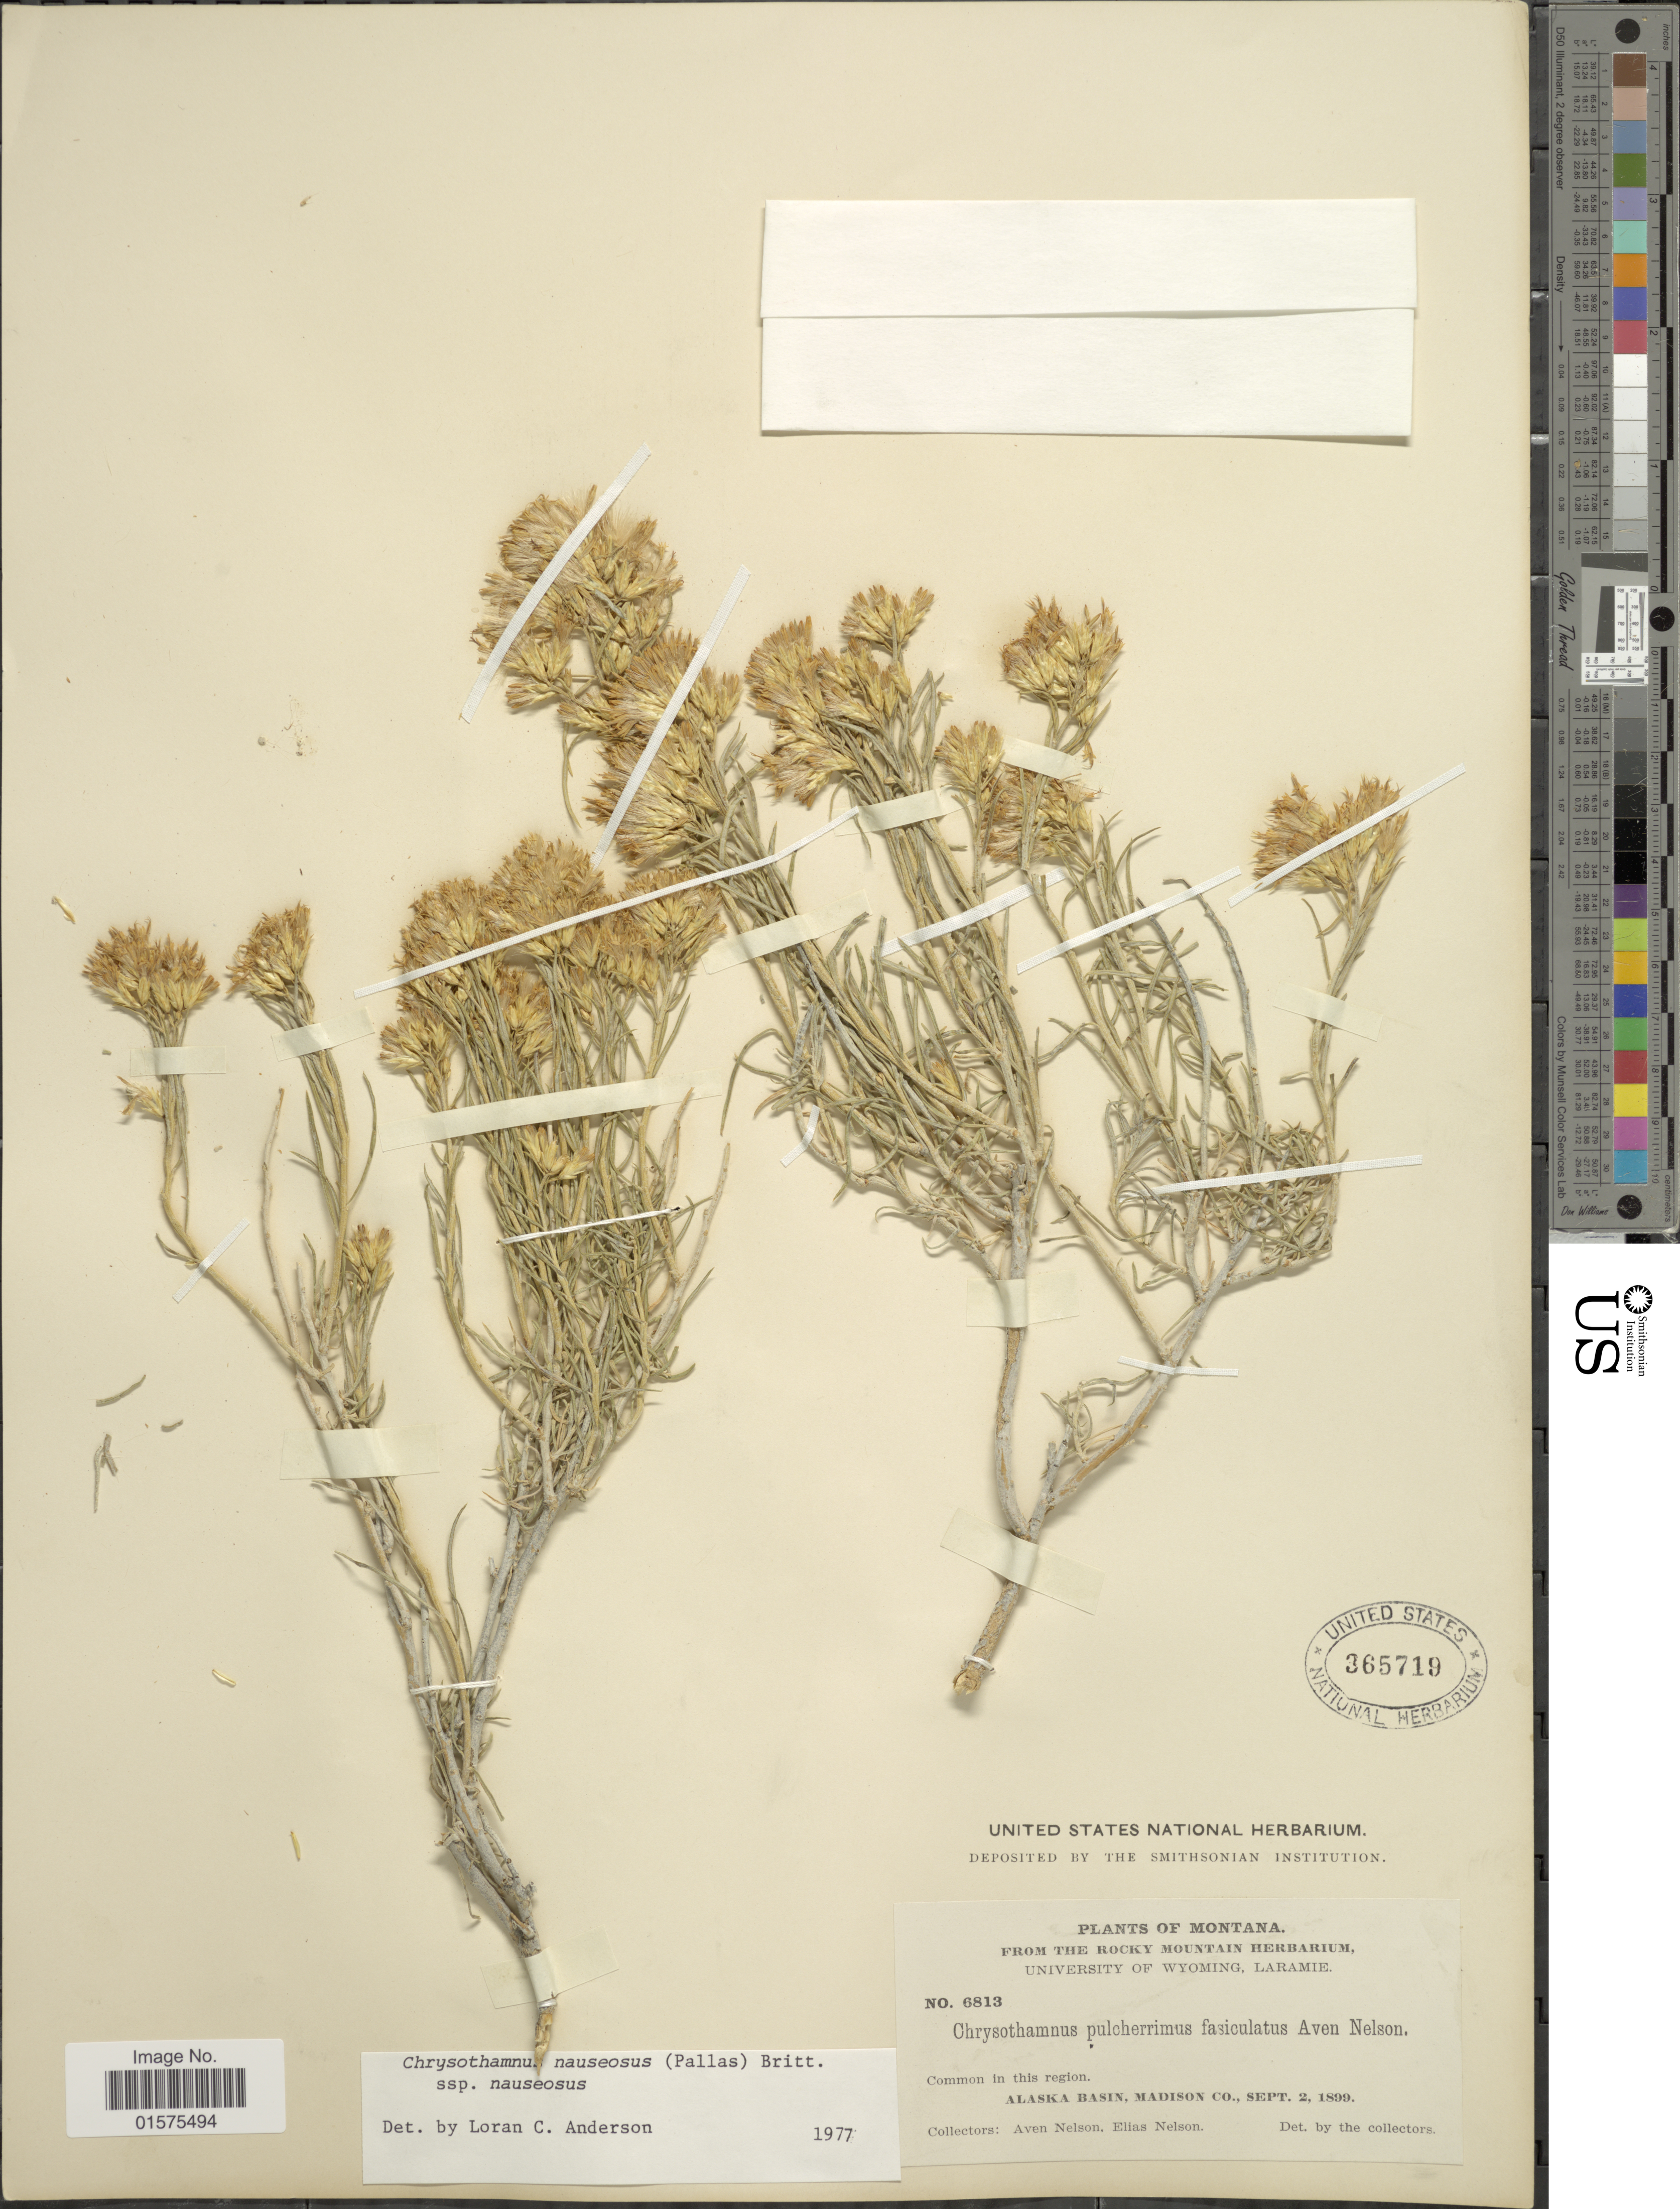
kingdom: Plantae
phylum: Tracheophyta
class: Magnoliopsida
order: Asterales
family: Asteraceae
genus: Ericameria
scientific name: Ericameria nauseosa var. nauseosa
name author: (Pall. ex Pursh) G.L. Nesom & G.I. Baird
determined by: Urbatsch, Lowell E., Curator (LSU), Louisiana State University (UNITED STATES)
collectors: A. Nelson & E. Nelson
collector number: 6813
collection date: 1899-09-02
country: United States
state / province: Montana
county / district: Madison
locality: Alaska Basin.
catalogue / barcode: US 365719